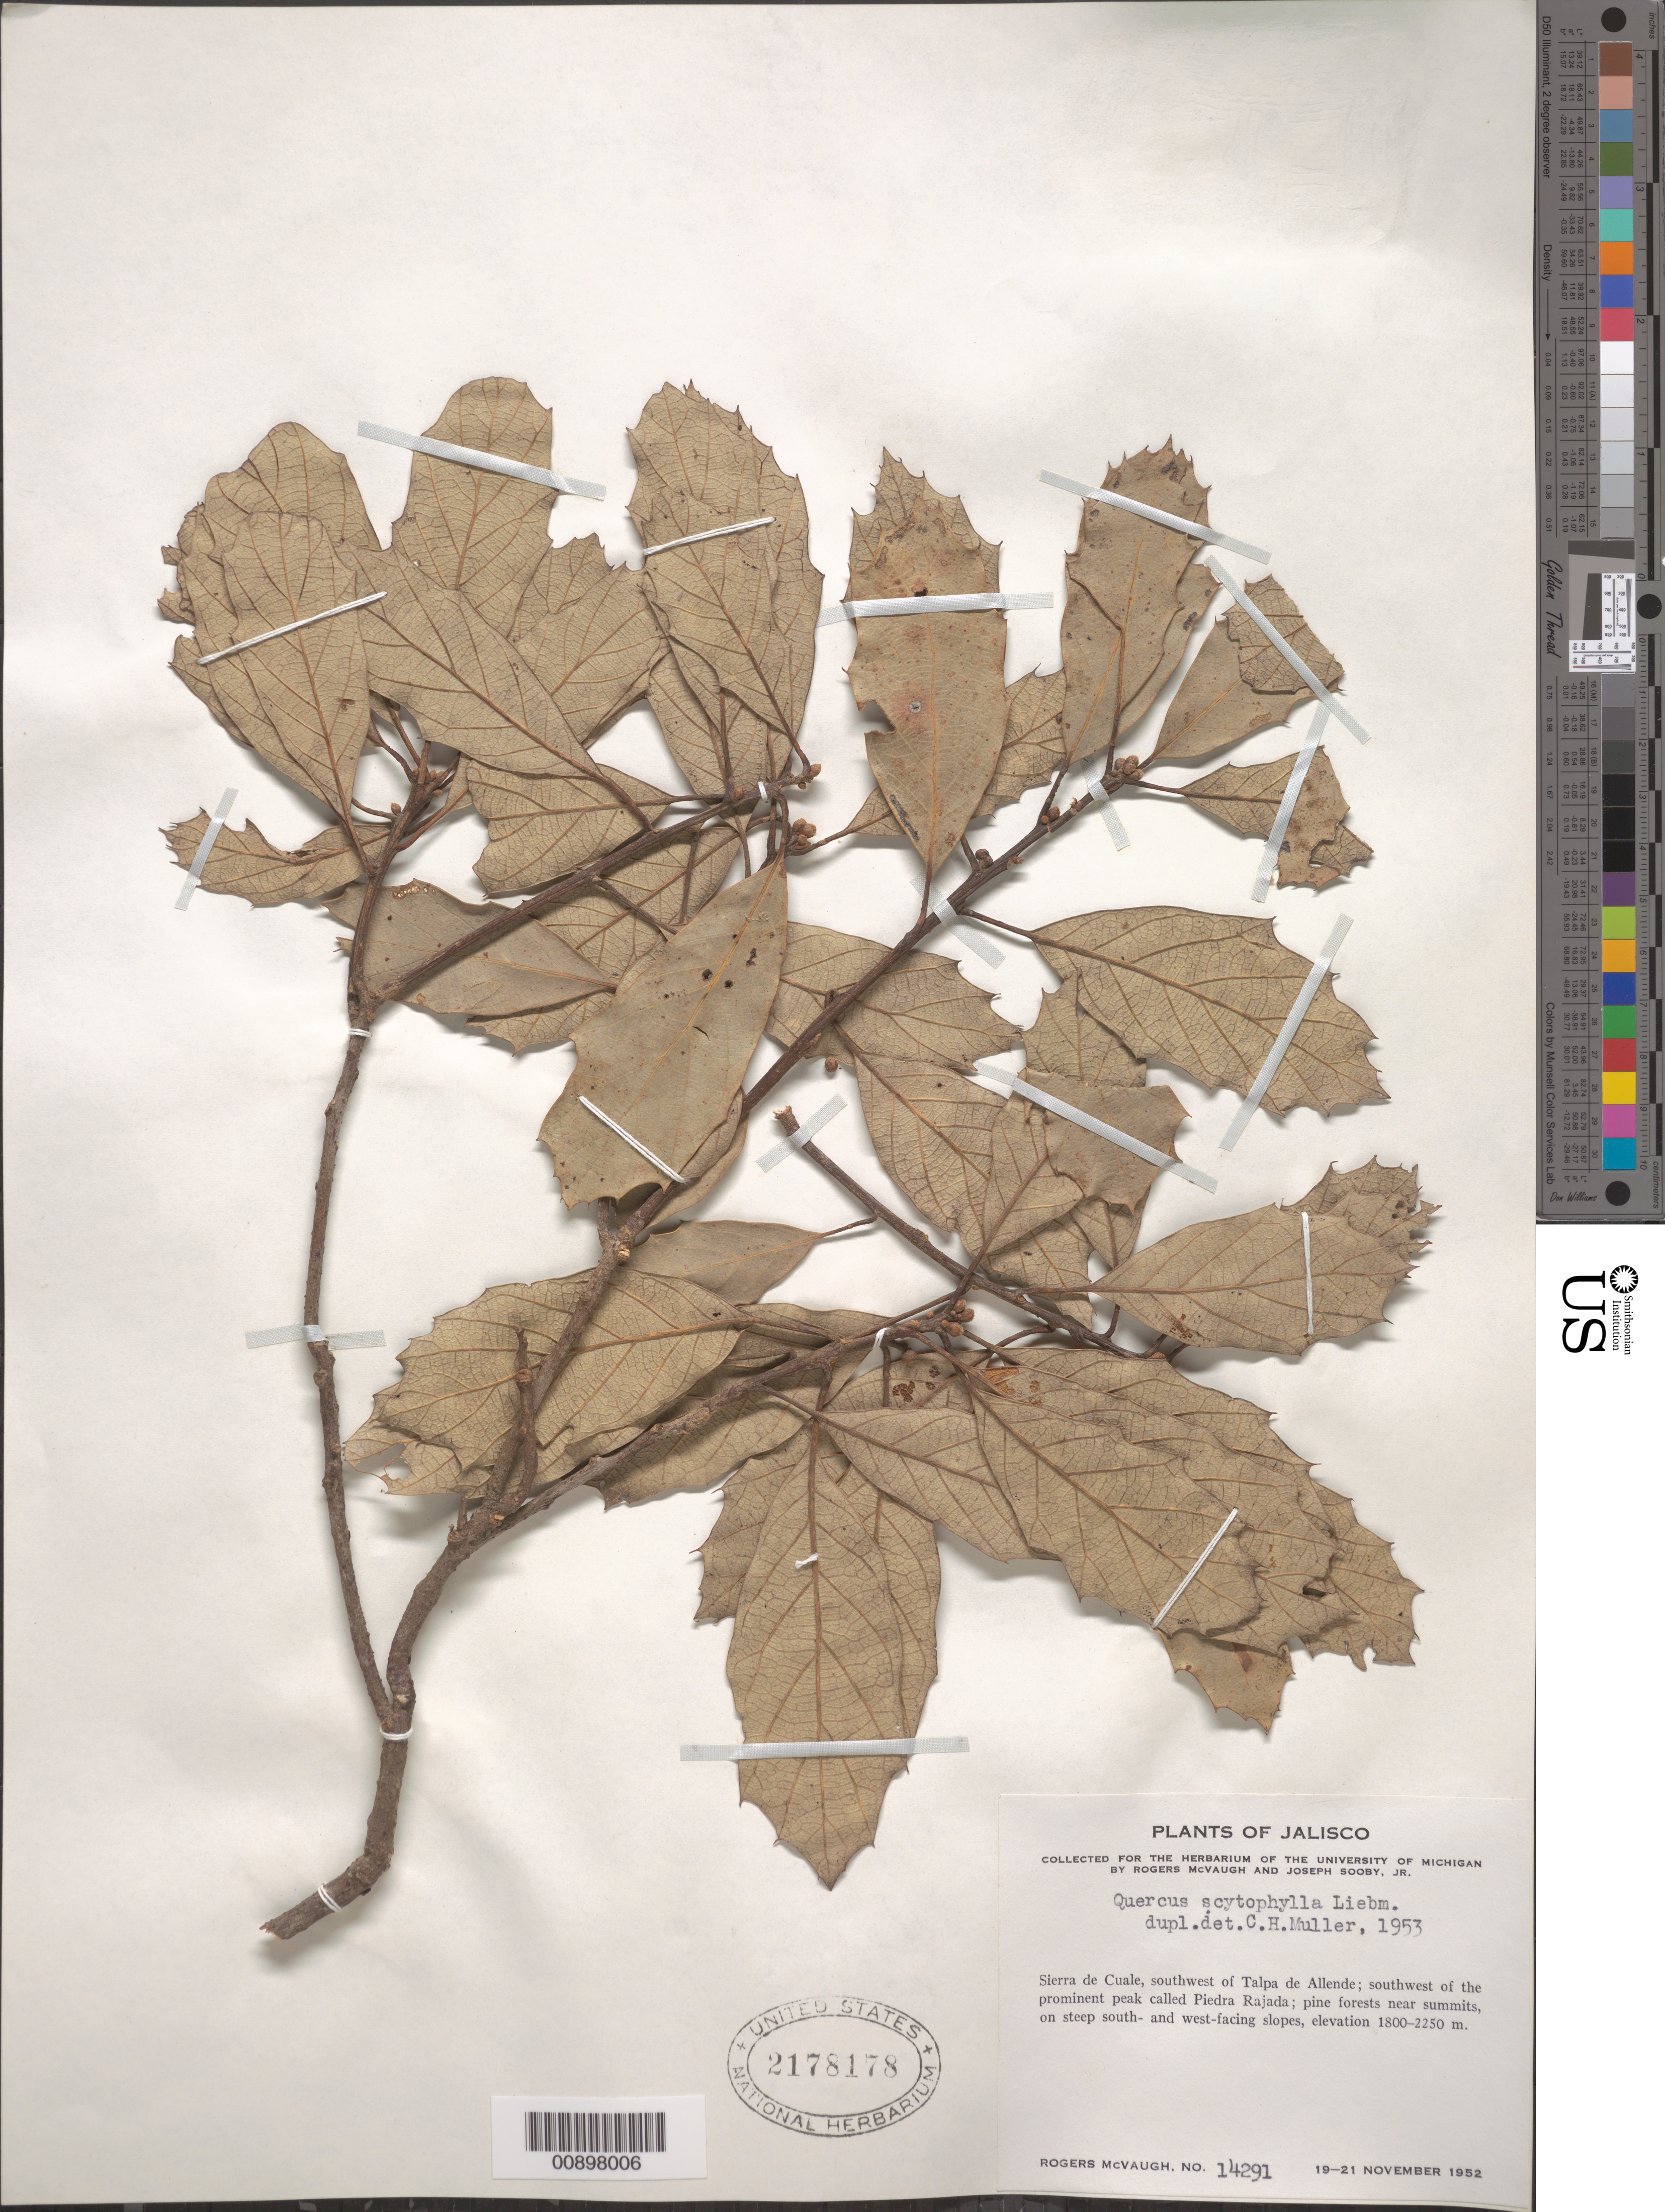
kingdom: Plantae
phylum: Tracheophyta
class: Magnoliopsida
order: Fagales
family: Fagaceae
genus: Quercus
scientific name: Quercus scytophylla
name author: Liebm.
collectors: R. McVaugh & J. Sooby Jr.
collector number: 14291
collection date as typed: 19 Nov 1952 to 21 Nov 1952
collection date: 1952-11-19/1952-11-21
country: Mexico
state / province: Jalisco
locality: Sierra de Cuale, southwest of Talpa de Allende; southwest of the prominent peak called Piedra Rajada.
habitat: Pine forests near summits on steep south - and west - facing slopes.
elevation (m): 2250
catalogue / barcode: US 2178178